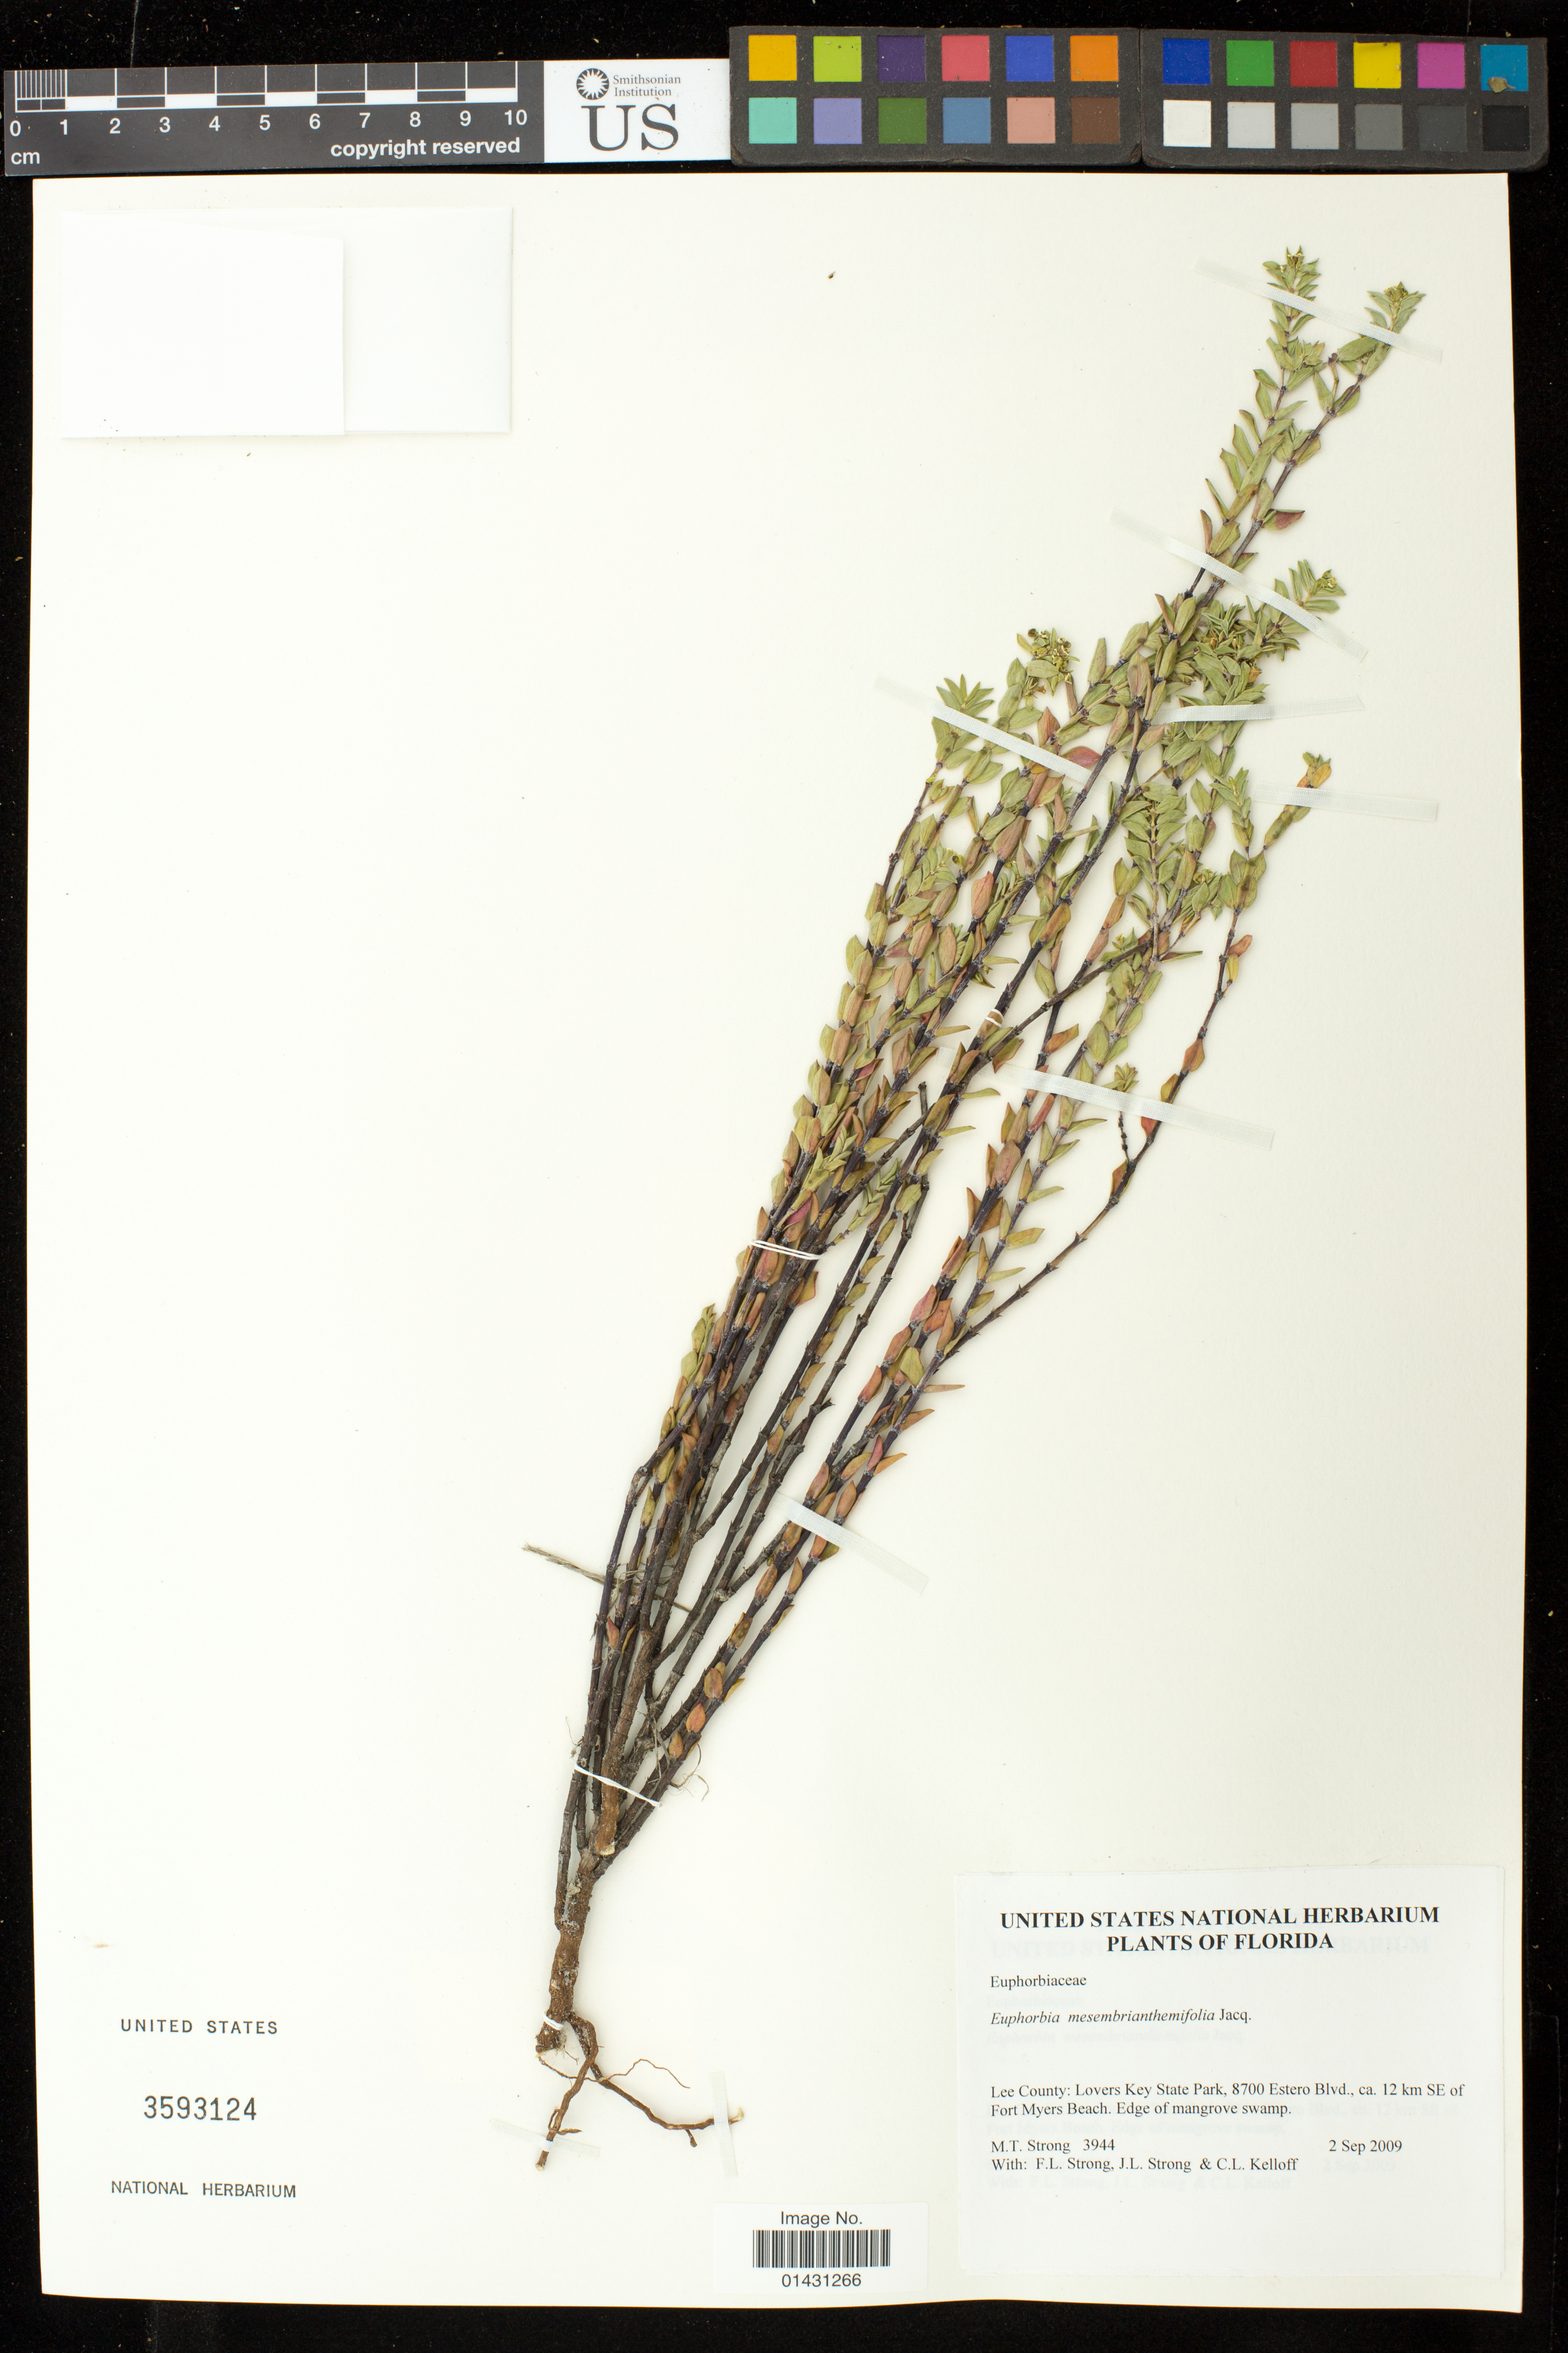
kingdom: Plantae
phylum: Tracheophyta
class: Magnoliopsida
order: Malpighiales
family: Euphorbiaceae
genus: Euphorbia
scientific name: Euphorbia mesembryanthemifolia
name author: Jacq.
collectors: M. T. Strong, F. L. Strong, J. L. Strong & C. L. Kelloff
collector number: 3944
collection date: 2009-09-02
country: United States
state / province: Florida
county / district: Lee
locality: Lovers Key State Park, 8700 Estero Blvd., ca. 12 km SE of Fort Myers Beach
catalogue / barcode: US 3593124